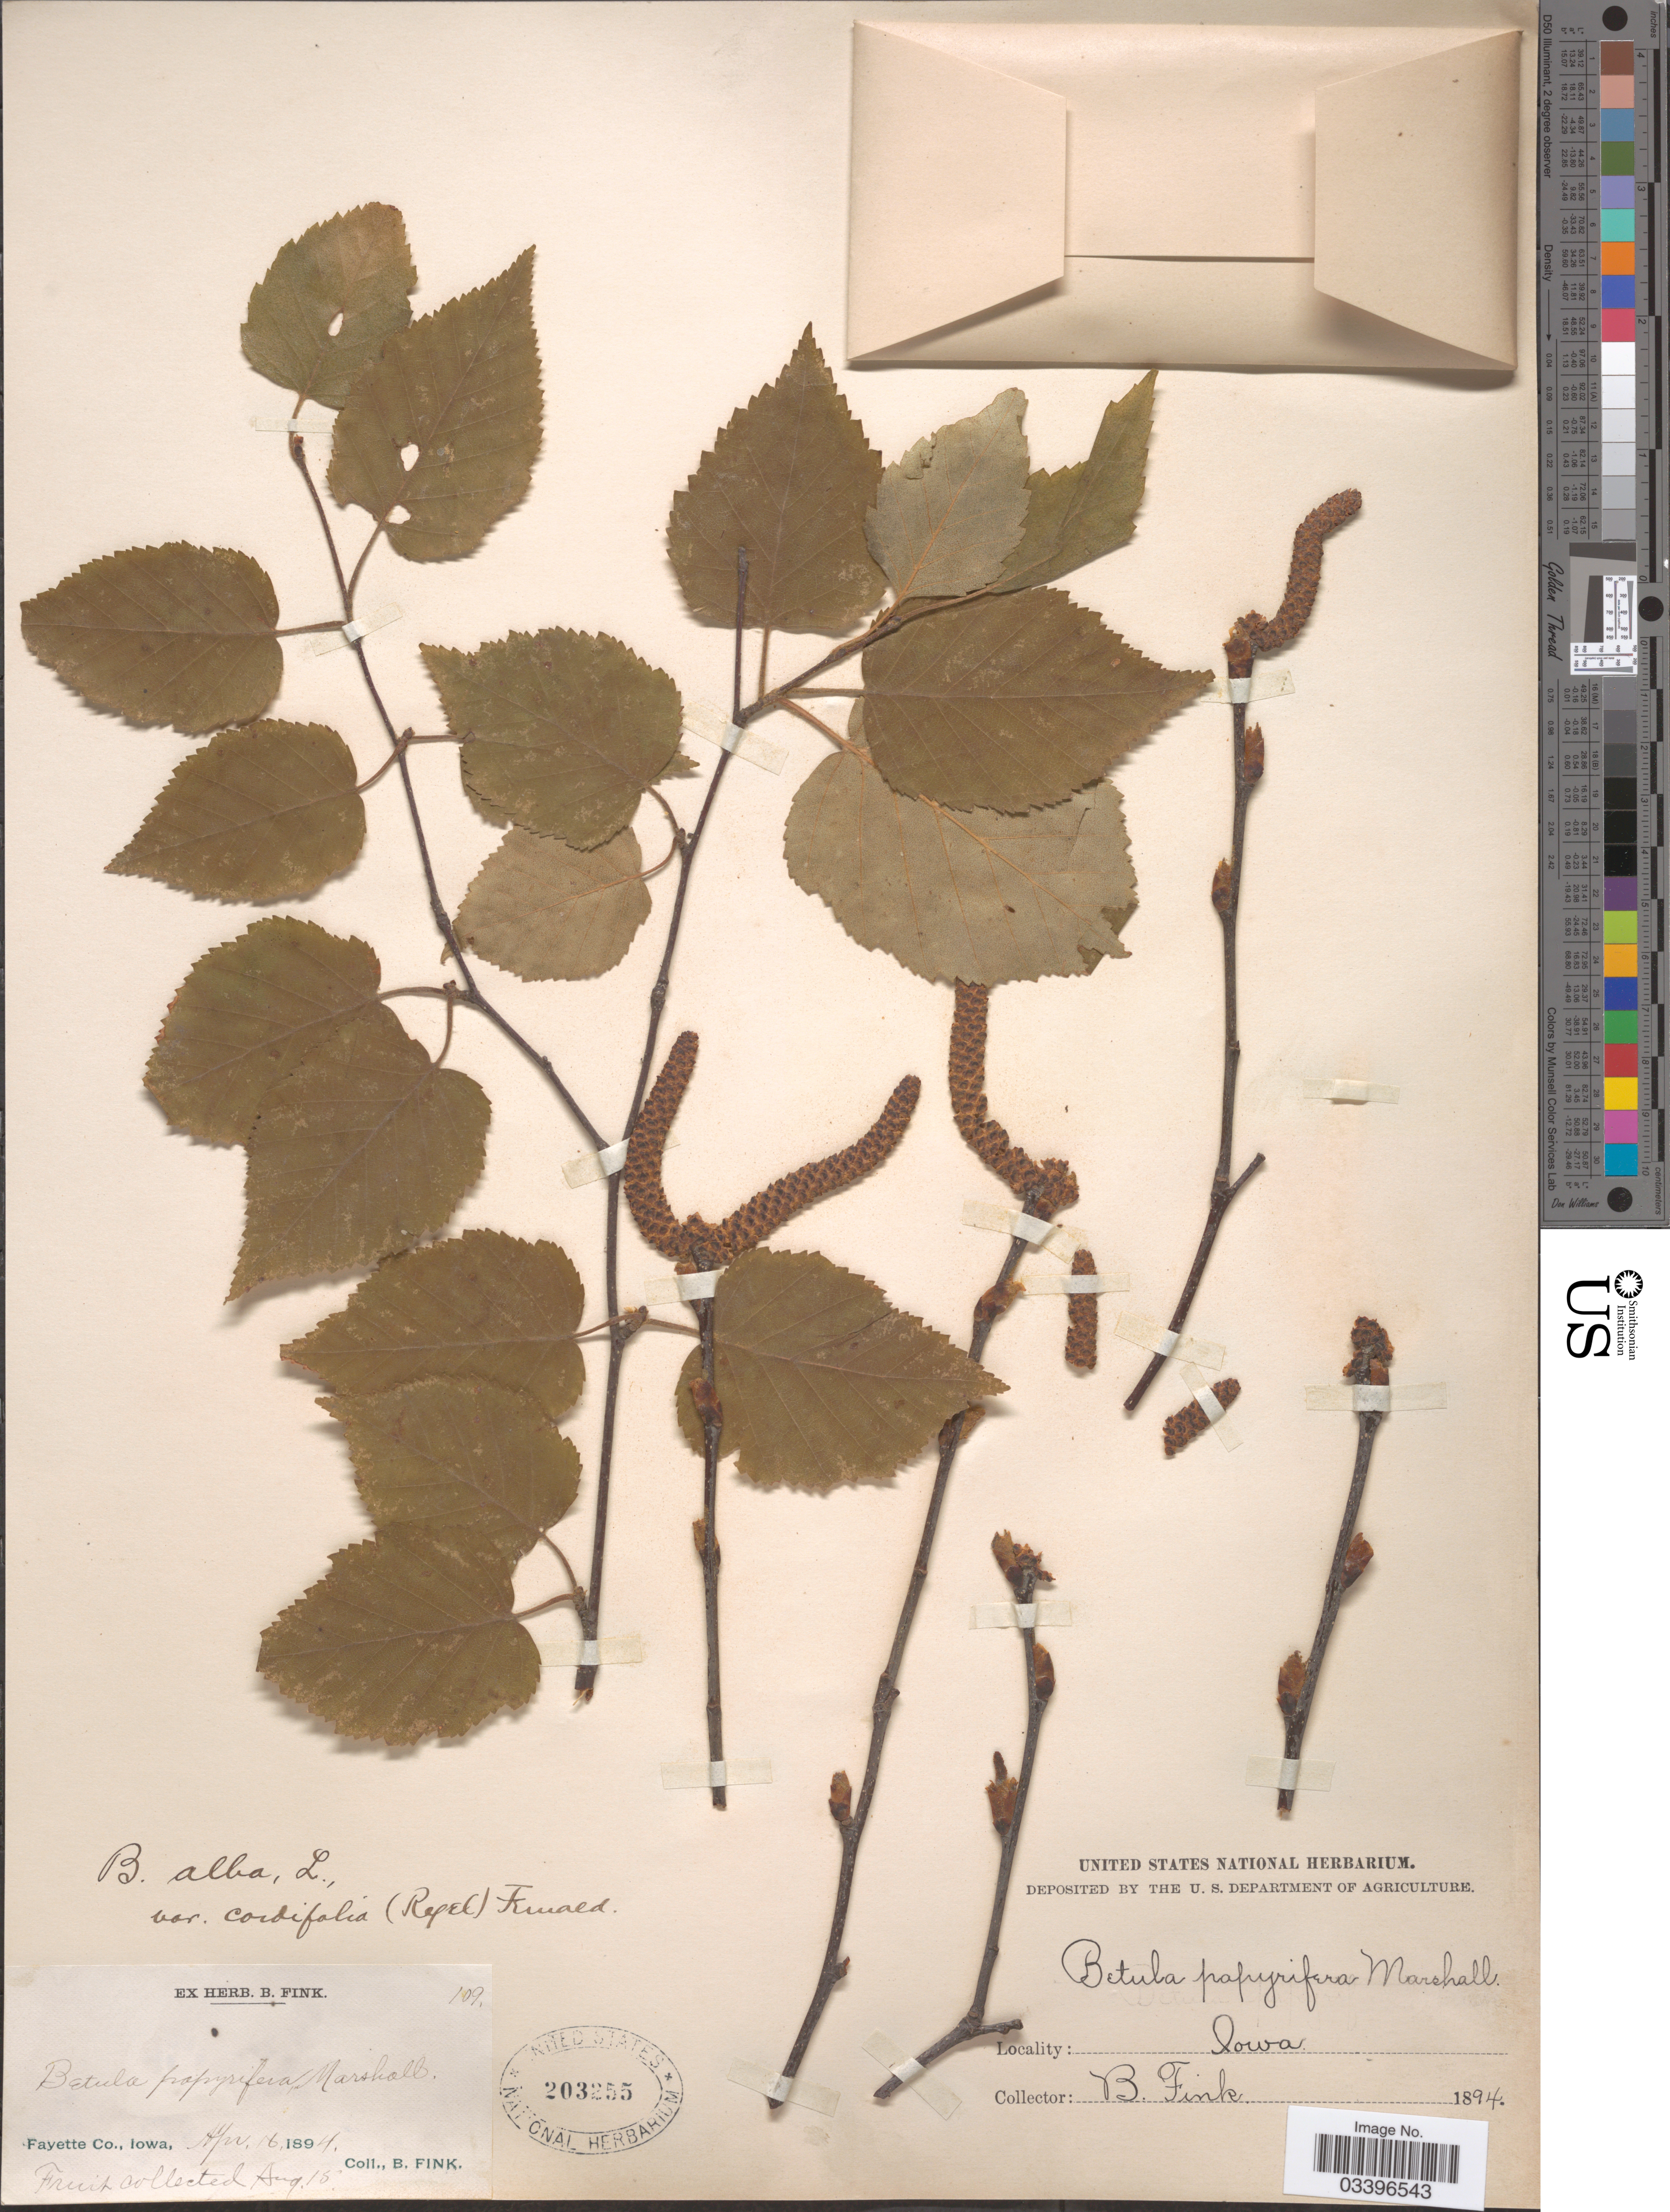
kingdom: Plantae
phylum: Tracheophyta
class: Magnoliopsida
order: Fagales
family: Betulaceae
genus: Betula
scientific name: Betula papyrifera var. cordifolia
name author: (Regel) Regel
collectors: B. Fink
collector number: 109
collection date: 1894-04-16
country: United States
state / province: Iowa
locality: Fayette Co.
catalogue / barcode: US 203255